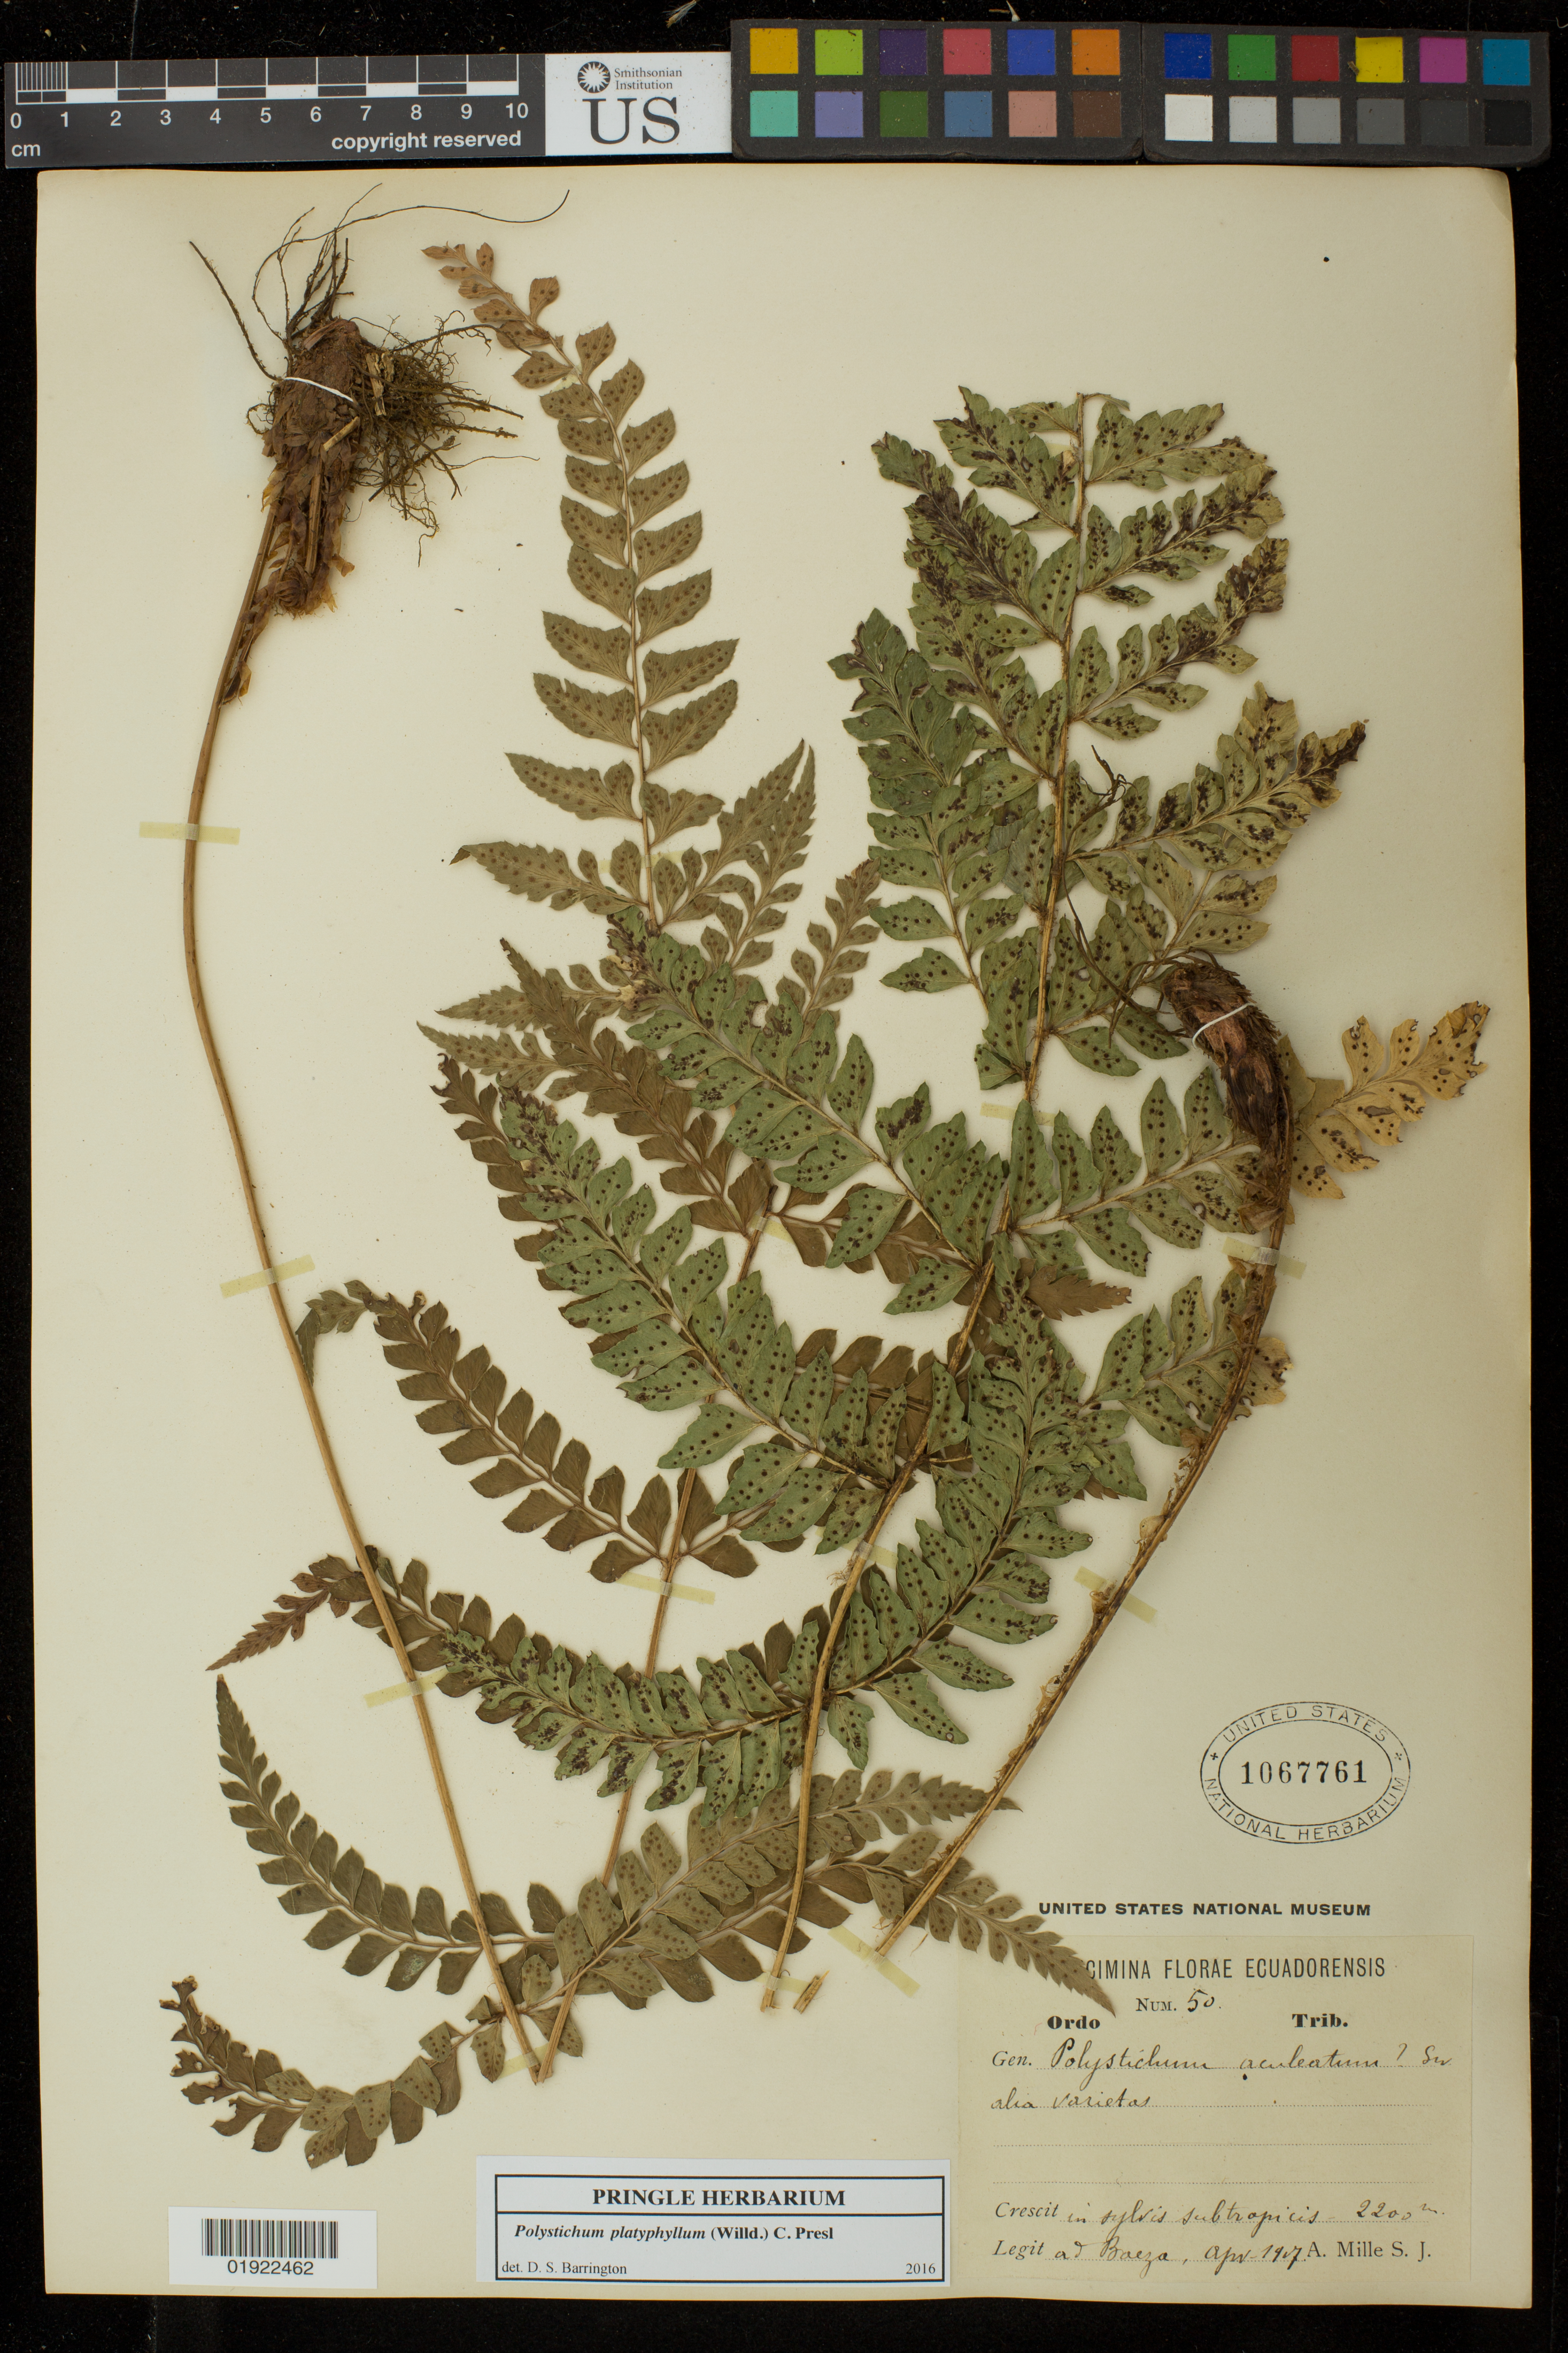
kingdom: Plantae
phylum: Tracheophyta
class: Polypodiopsida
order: Polypodiales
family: Dryopteridaceae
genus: Polystichum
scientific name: Polystichum platyphyllum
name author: (Willd.) C. Presl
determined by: Barrington, D. S., Curator (VT), University of Vermont (UNITED STATES)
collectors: A. Mille S.J.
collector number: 50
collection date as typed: Apr 1907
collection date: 1907-04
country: Ecuador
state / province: Napo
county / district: Quijos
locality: Baeza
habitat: in sylvis subtropics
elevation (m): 2200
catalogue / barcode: US 1067761